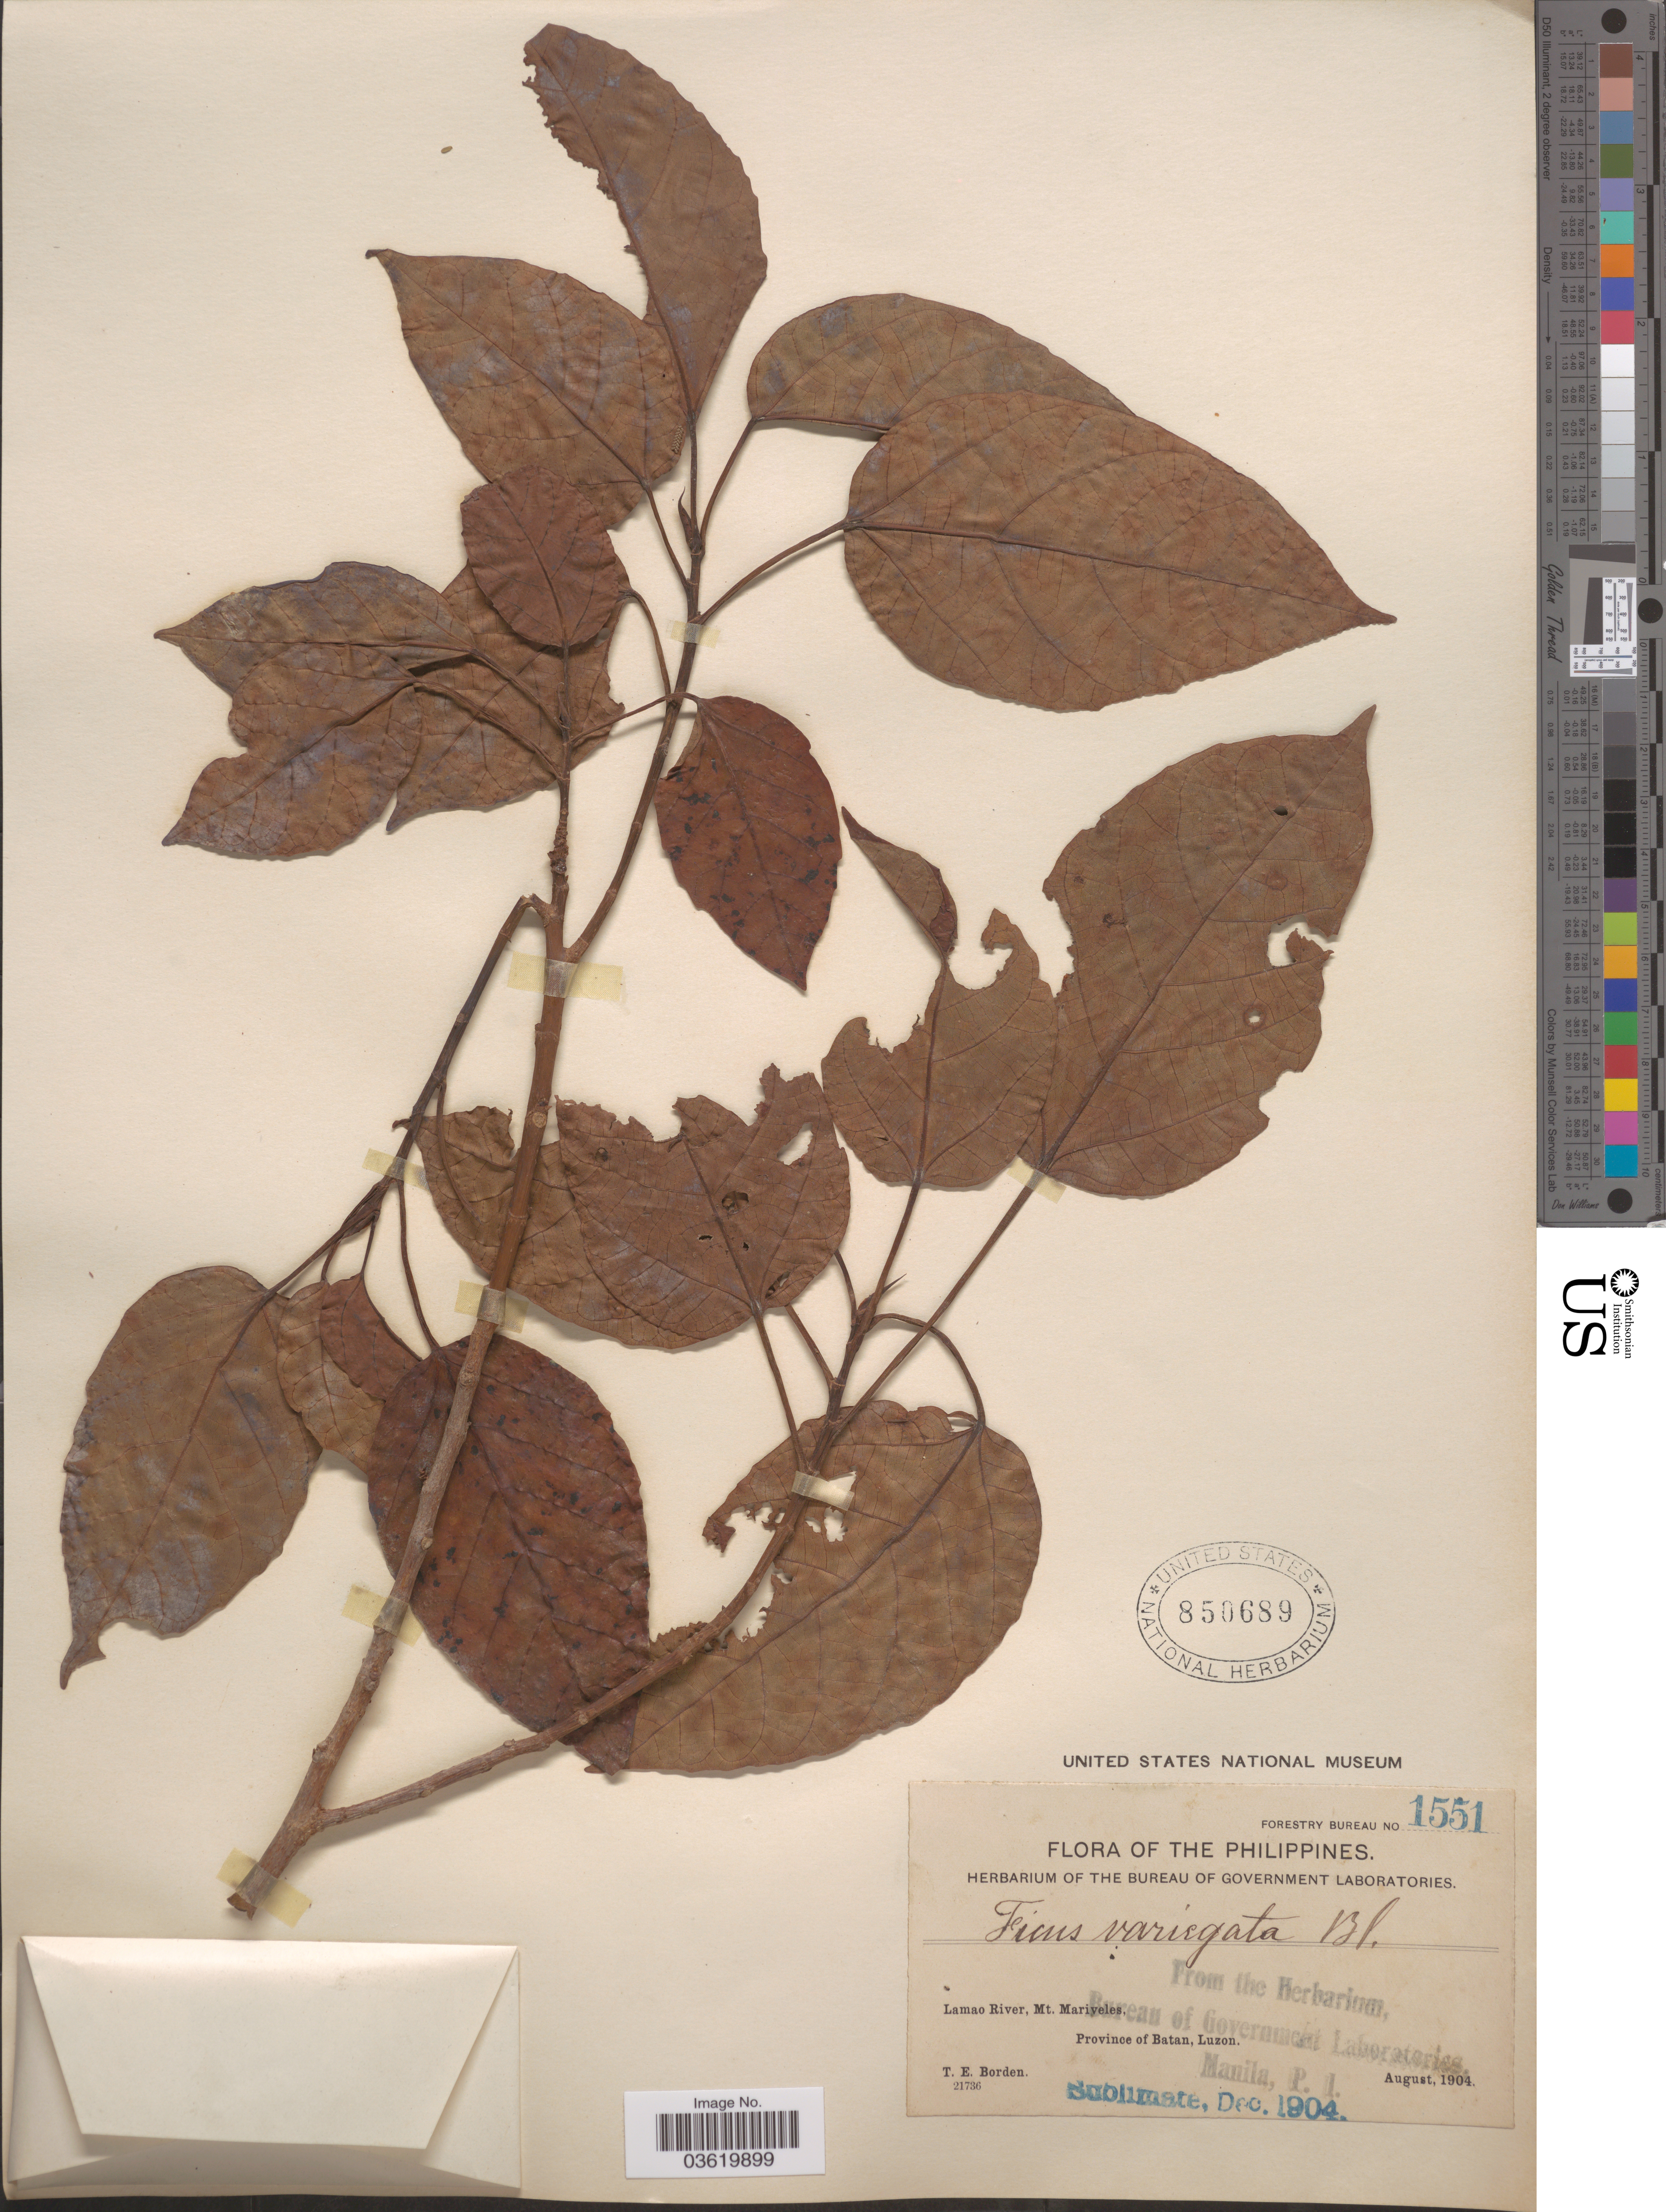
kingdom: Plantae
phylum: Tracheophyta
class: Magnoliopsida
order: Rosales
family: Moraceae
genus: Ficus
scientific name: Ficus variegata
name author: Blume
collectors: T. E. Borden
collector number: Forestry Bureau 1551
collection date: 1904-08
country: Philippines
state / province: Cagayan Valley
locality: Lamao River, Mt. Mariveles, Province of Batan, Luzon.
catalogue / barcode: US 850689